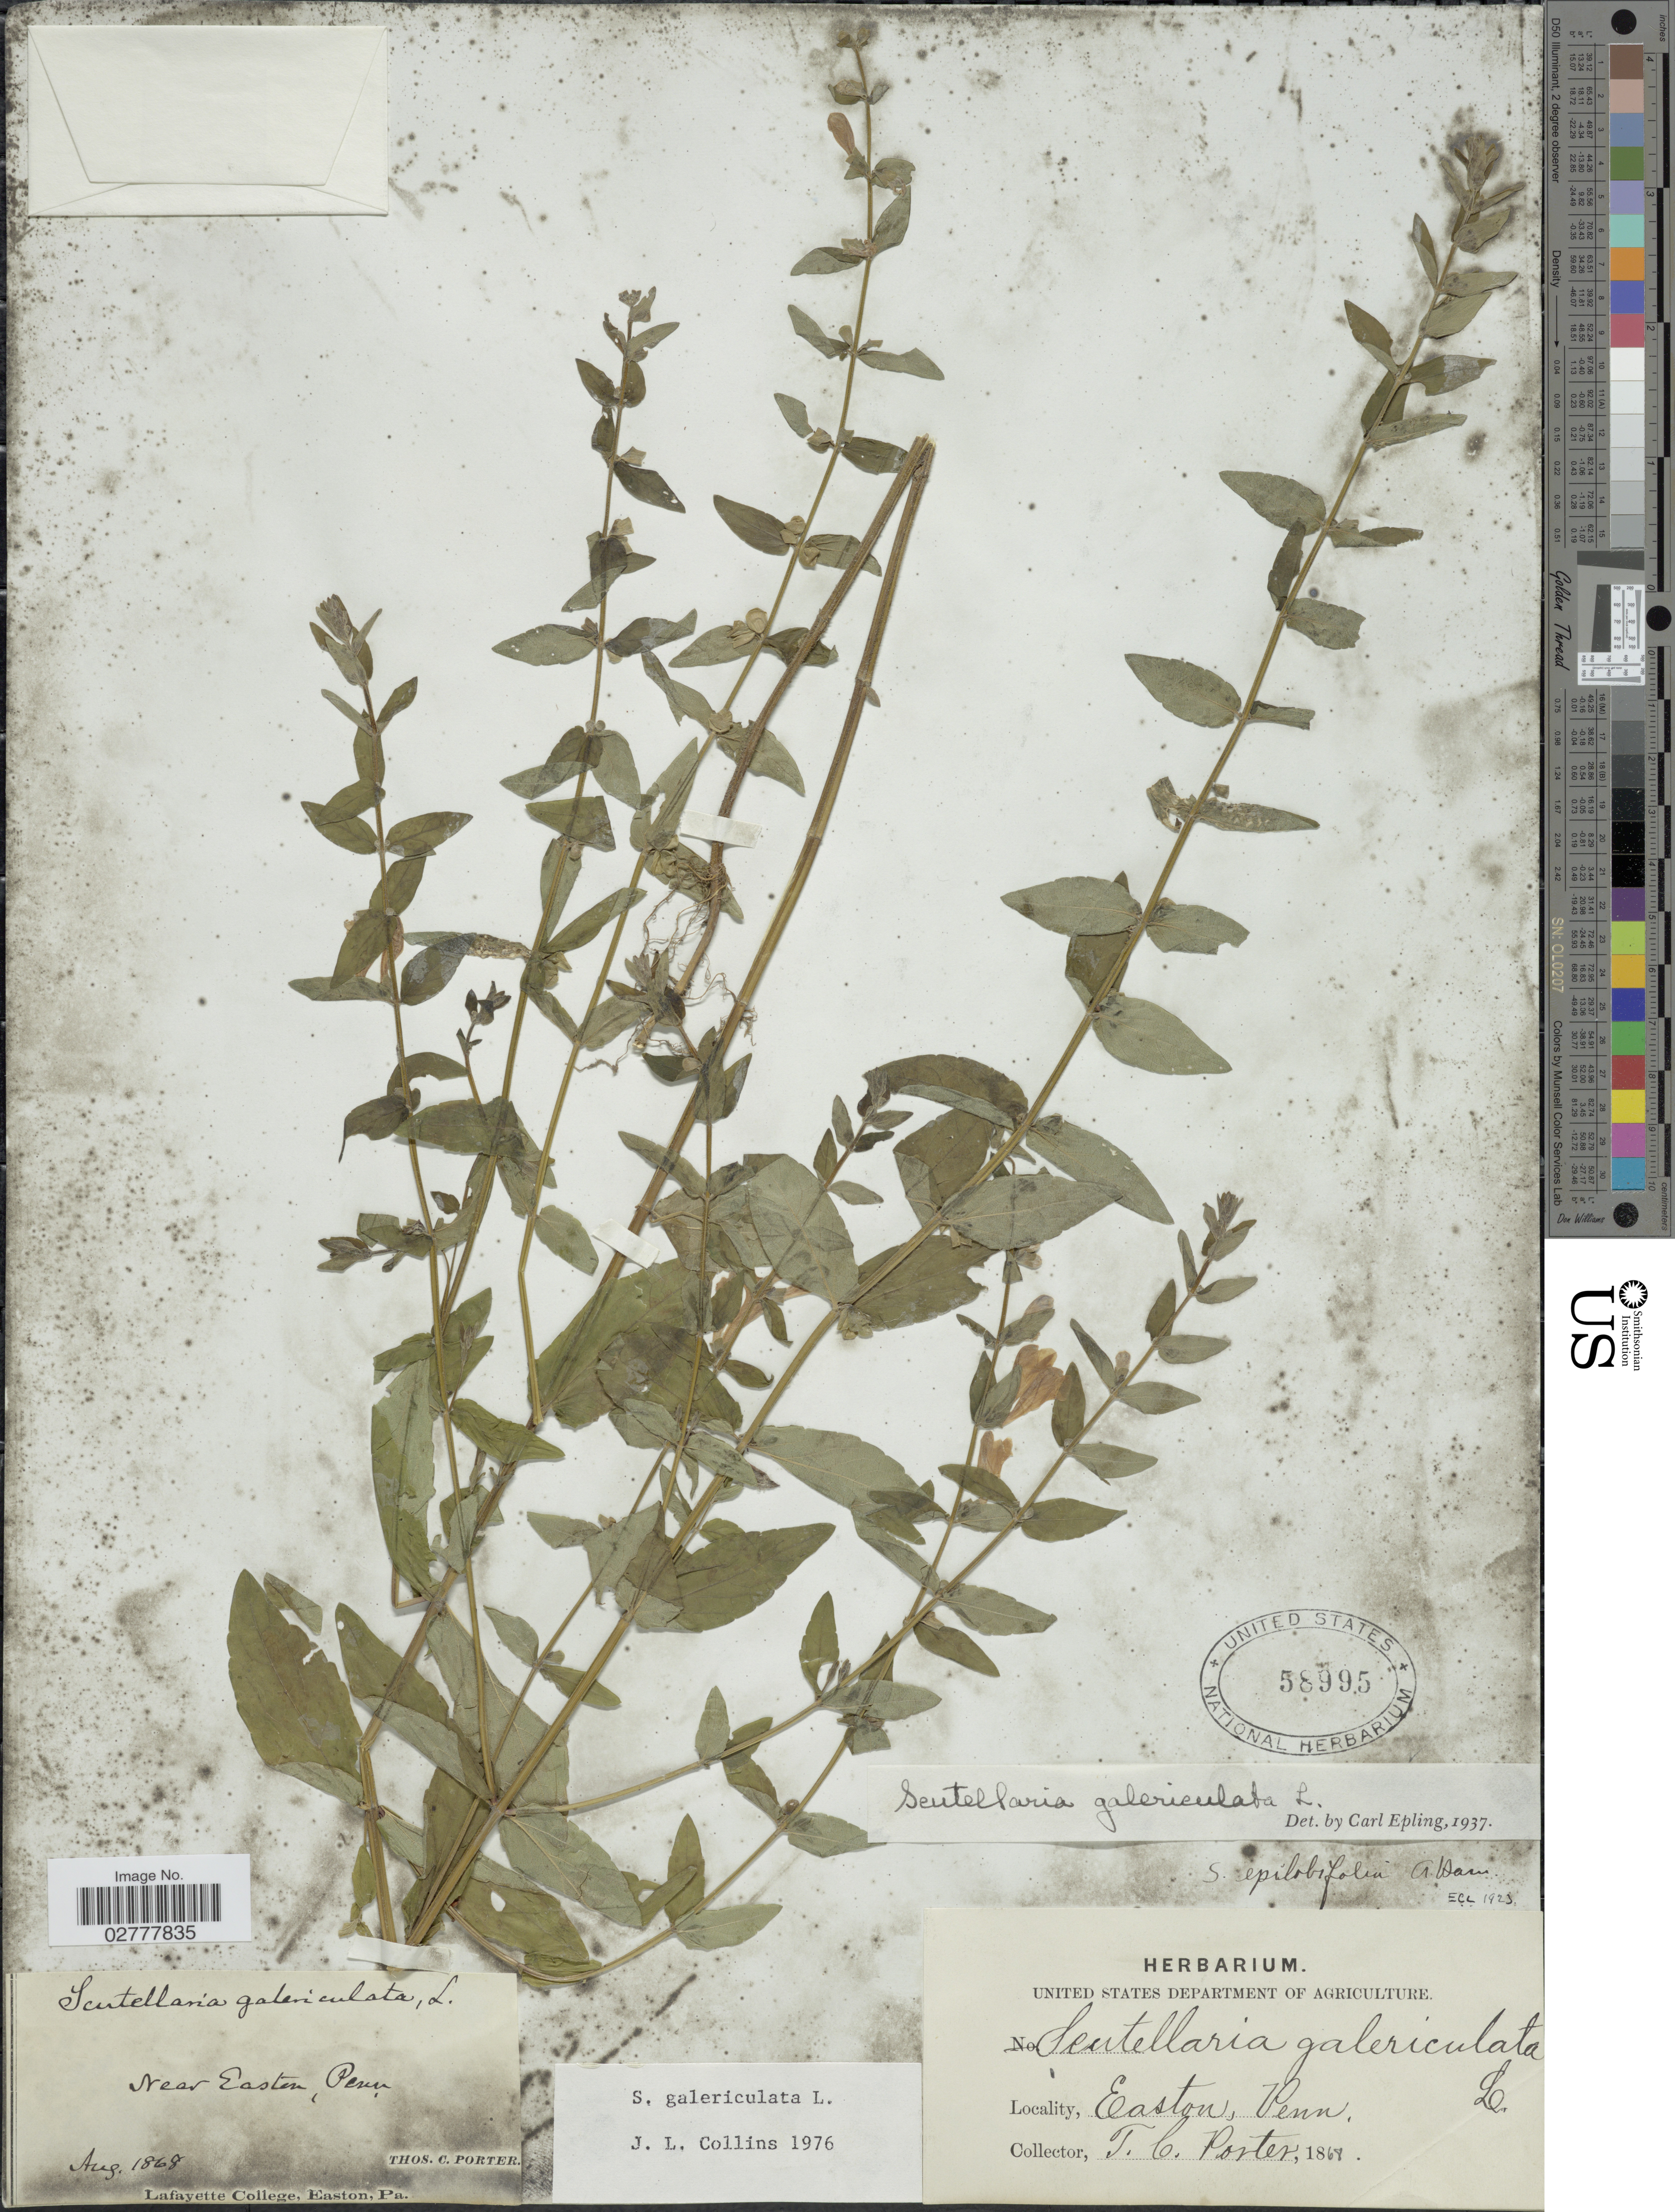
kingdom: Plantae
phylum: Tracheophyta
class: Magnoliopsida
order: Lamiales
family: Lamiaceae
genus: Scutellaria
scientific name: Scutellaria galericulata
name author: L.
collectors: T. Porter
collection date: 1868-08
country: United States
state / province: Pennsylvania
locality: Near Easton.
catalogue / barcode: US 58995